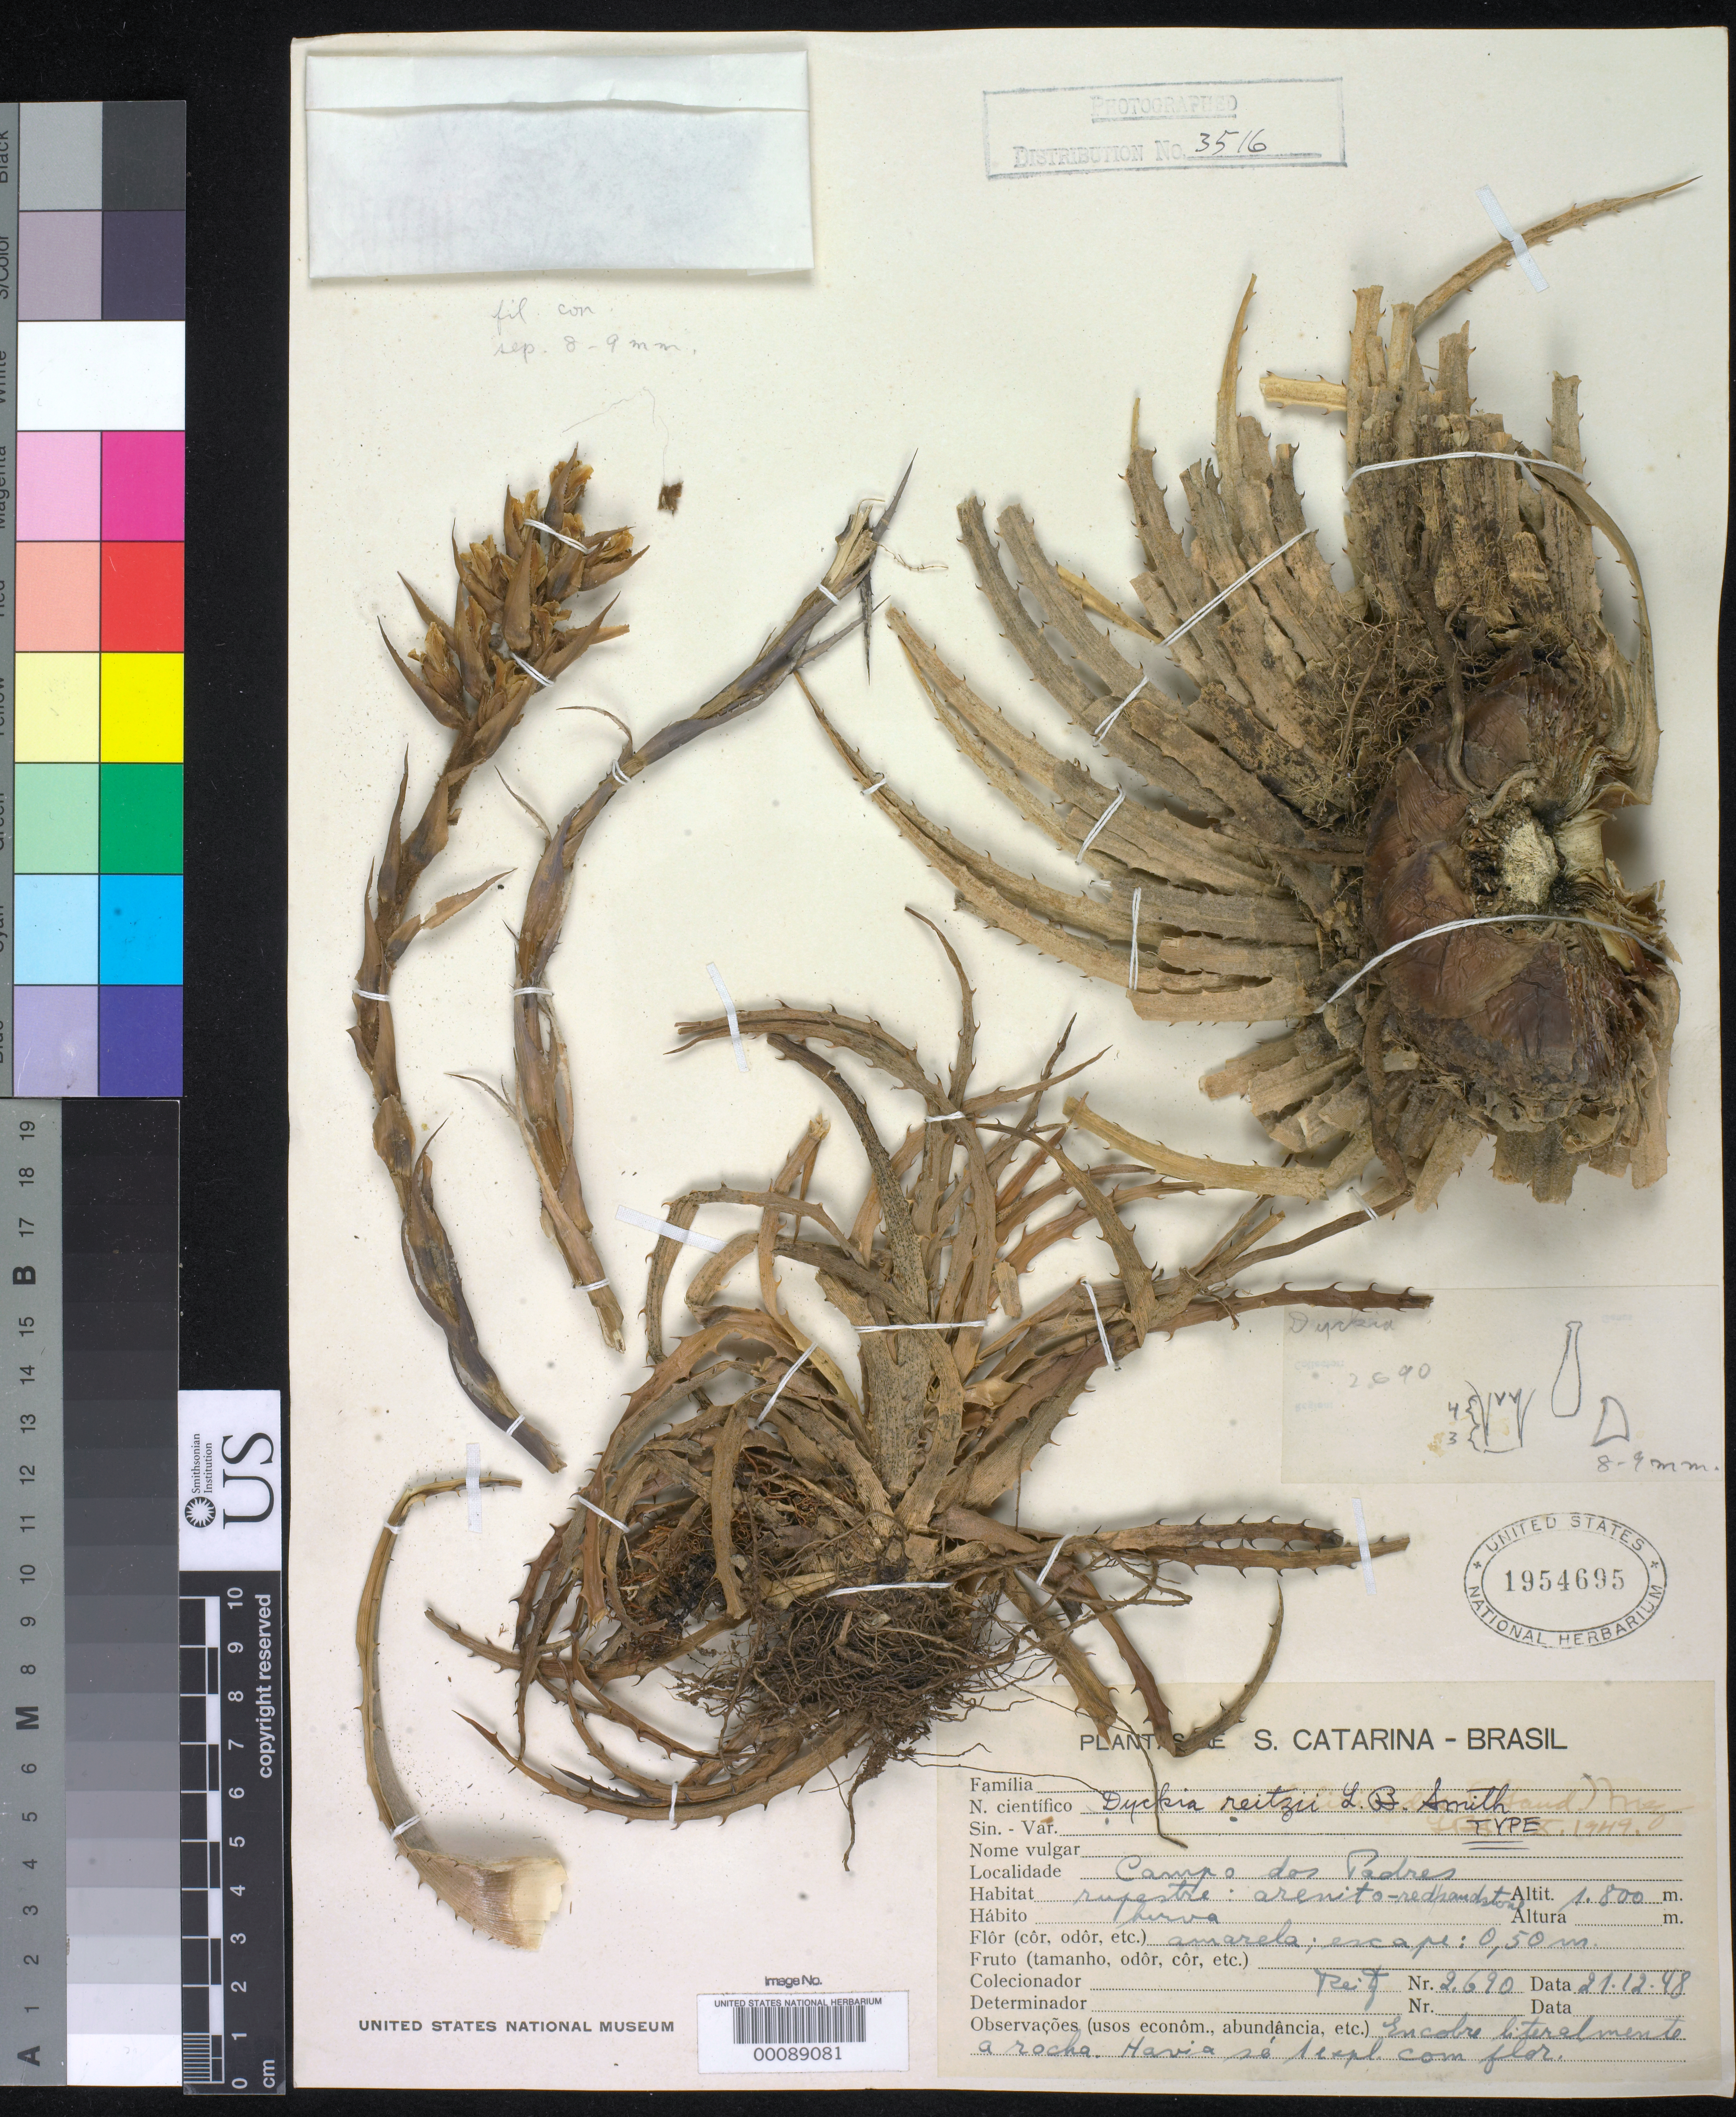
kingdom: Plantae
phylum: Tracheophyta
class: Liliopsida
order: Poales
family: Bromeliaceae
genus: Dyckia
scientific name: Dyckia reitzii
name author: L.B. Sm.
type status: Holotype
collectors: R. Reitz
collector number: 2690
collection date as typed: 21 Dec 1948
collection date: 1948-12-21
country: Brazil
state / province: Santa Catarina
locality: Campo dos Padres.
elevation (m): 1800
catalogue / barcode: US 1954695